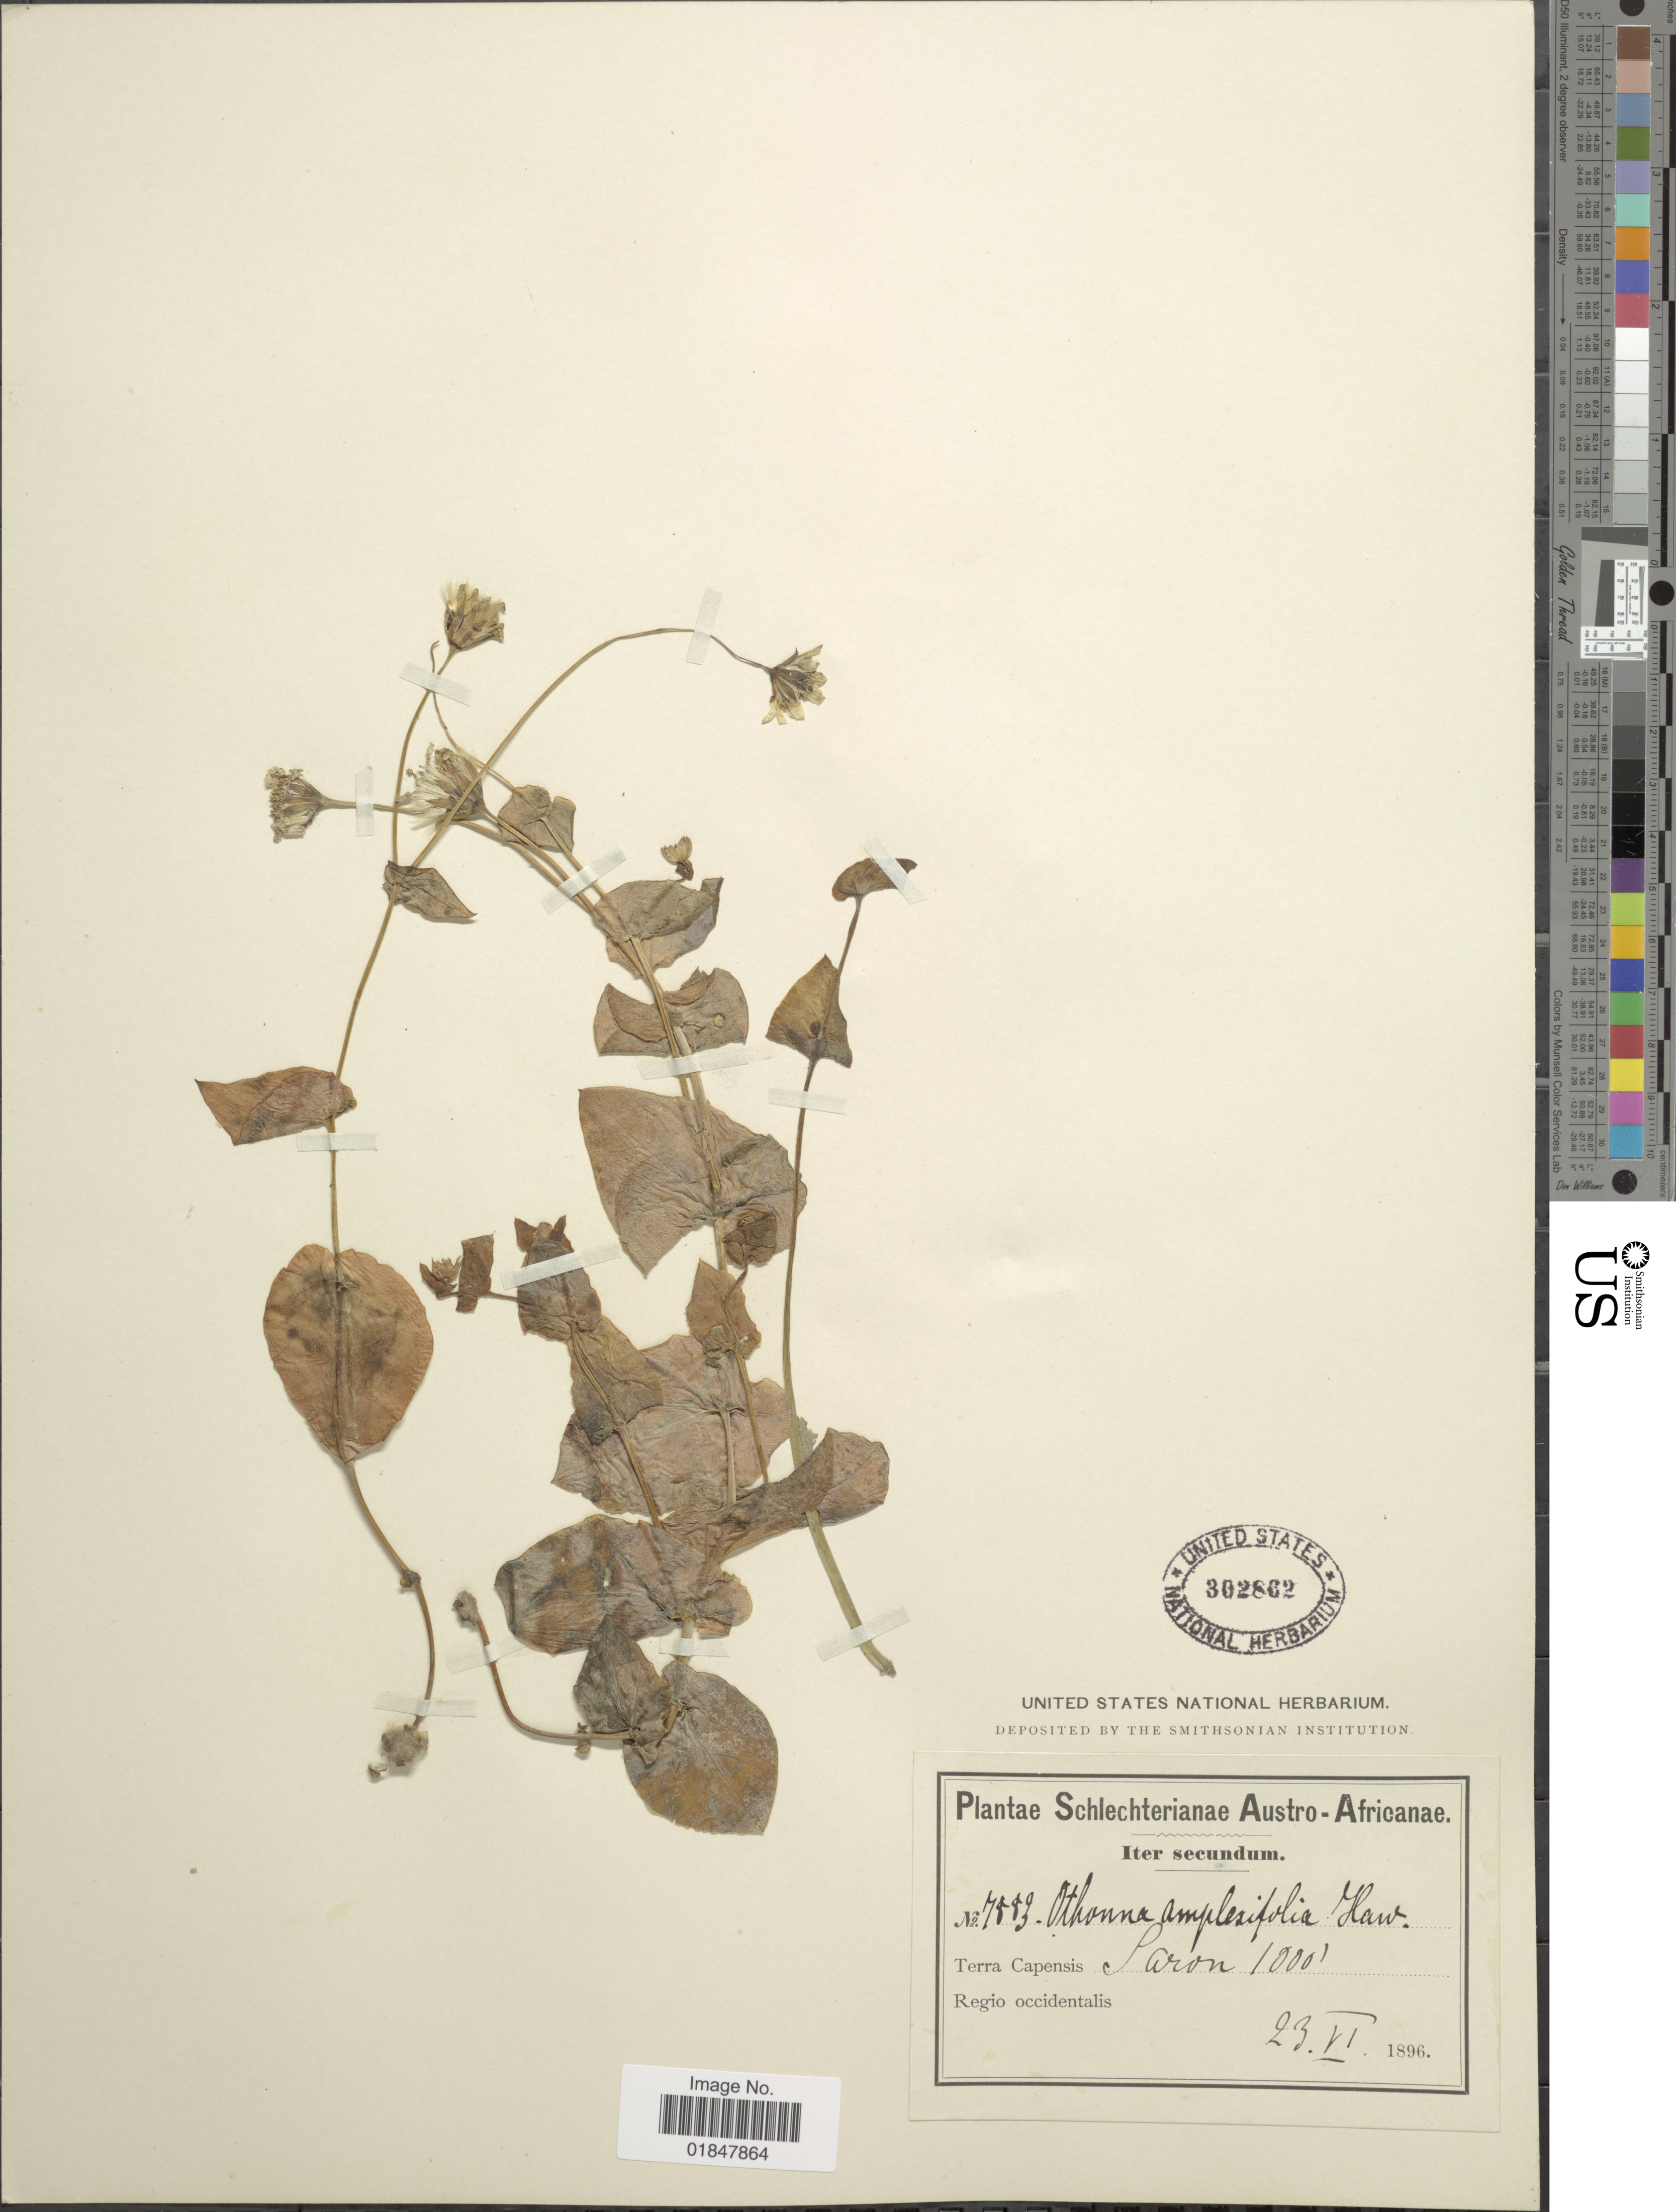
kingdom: Plantae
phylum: Tracheophyta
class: Magnoliopsida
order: Asterales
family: Asteraceae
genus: Othonna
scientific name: Othonna amplexifolia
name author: DC.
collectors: Schlechter, --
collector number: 7883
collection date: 1896-06-23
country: South Africa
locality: Austro-Africanae, Terra Capensis, Paron, Regio occidentalis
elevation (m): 305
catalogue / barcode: US 302862